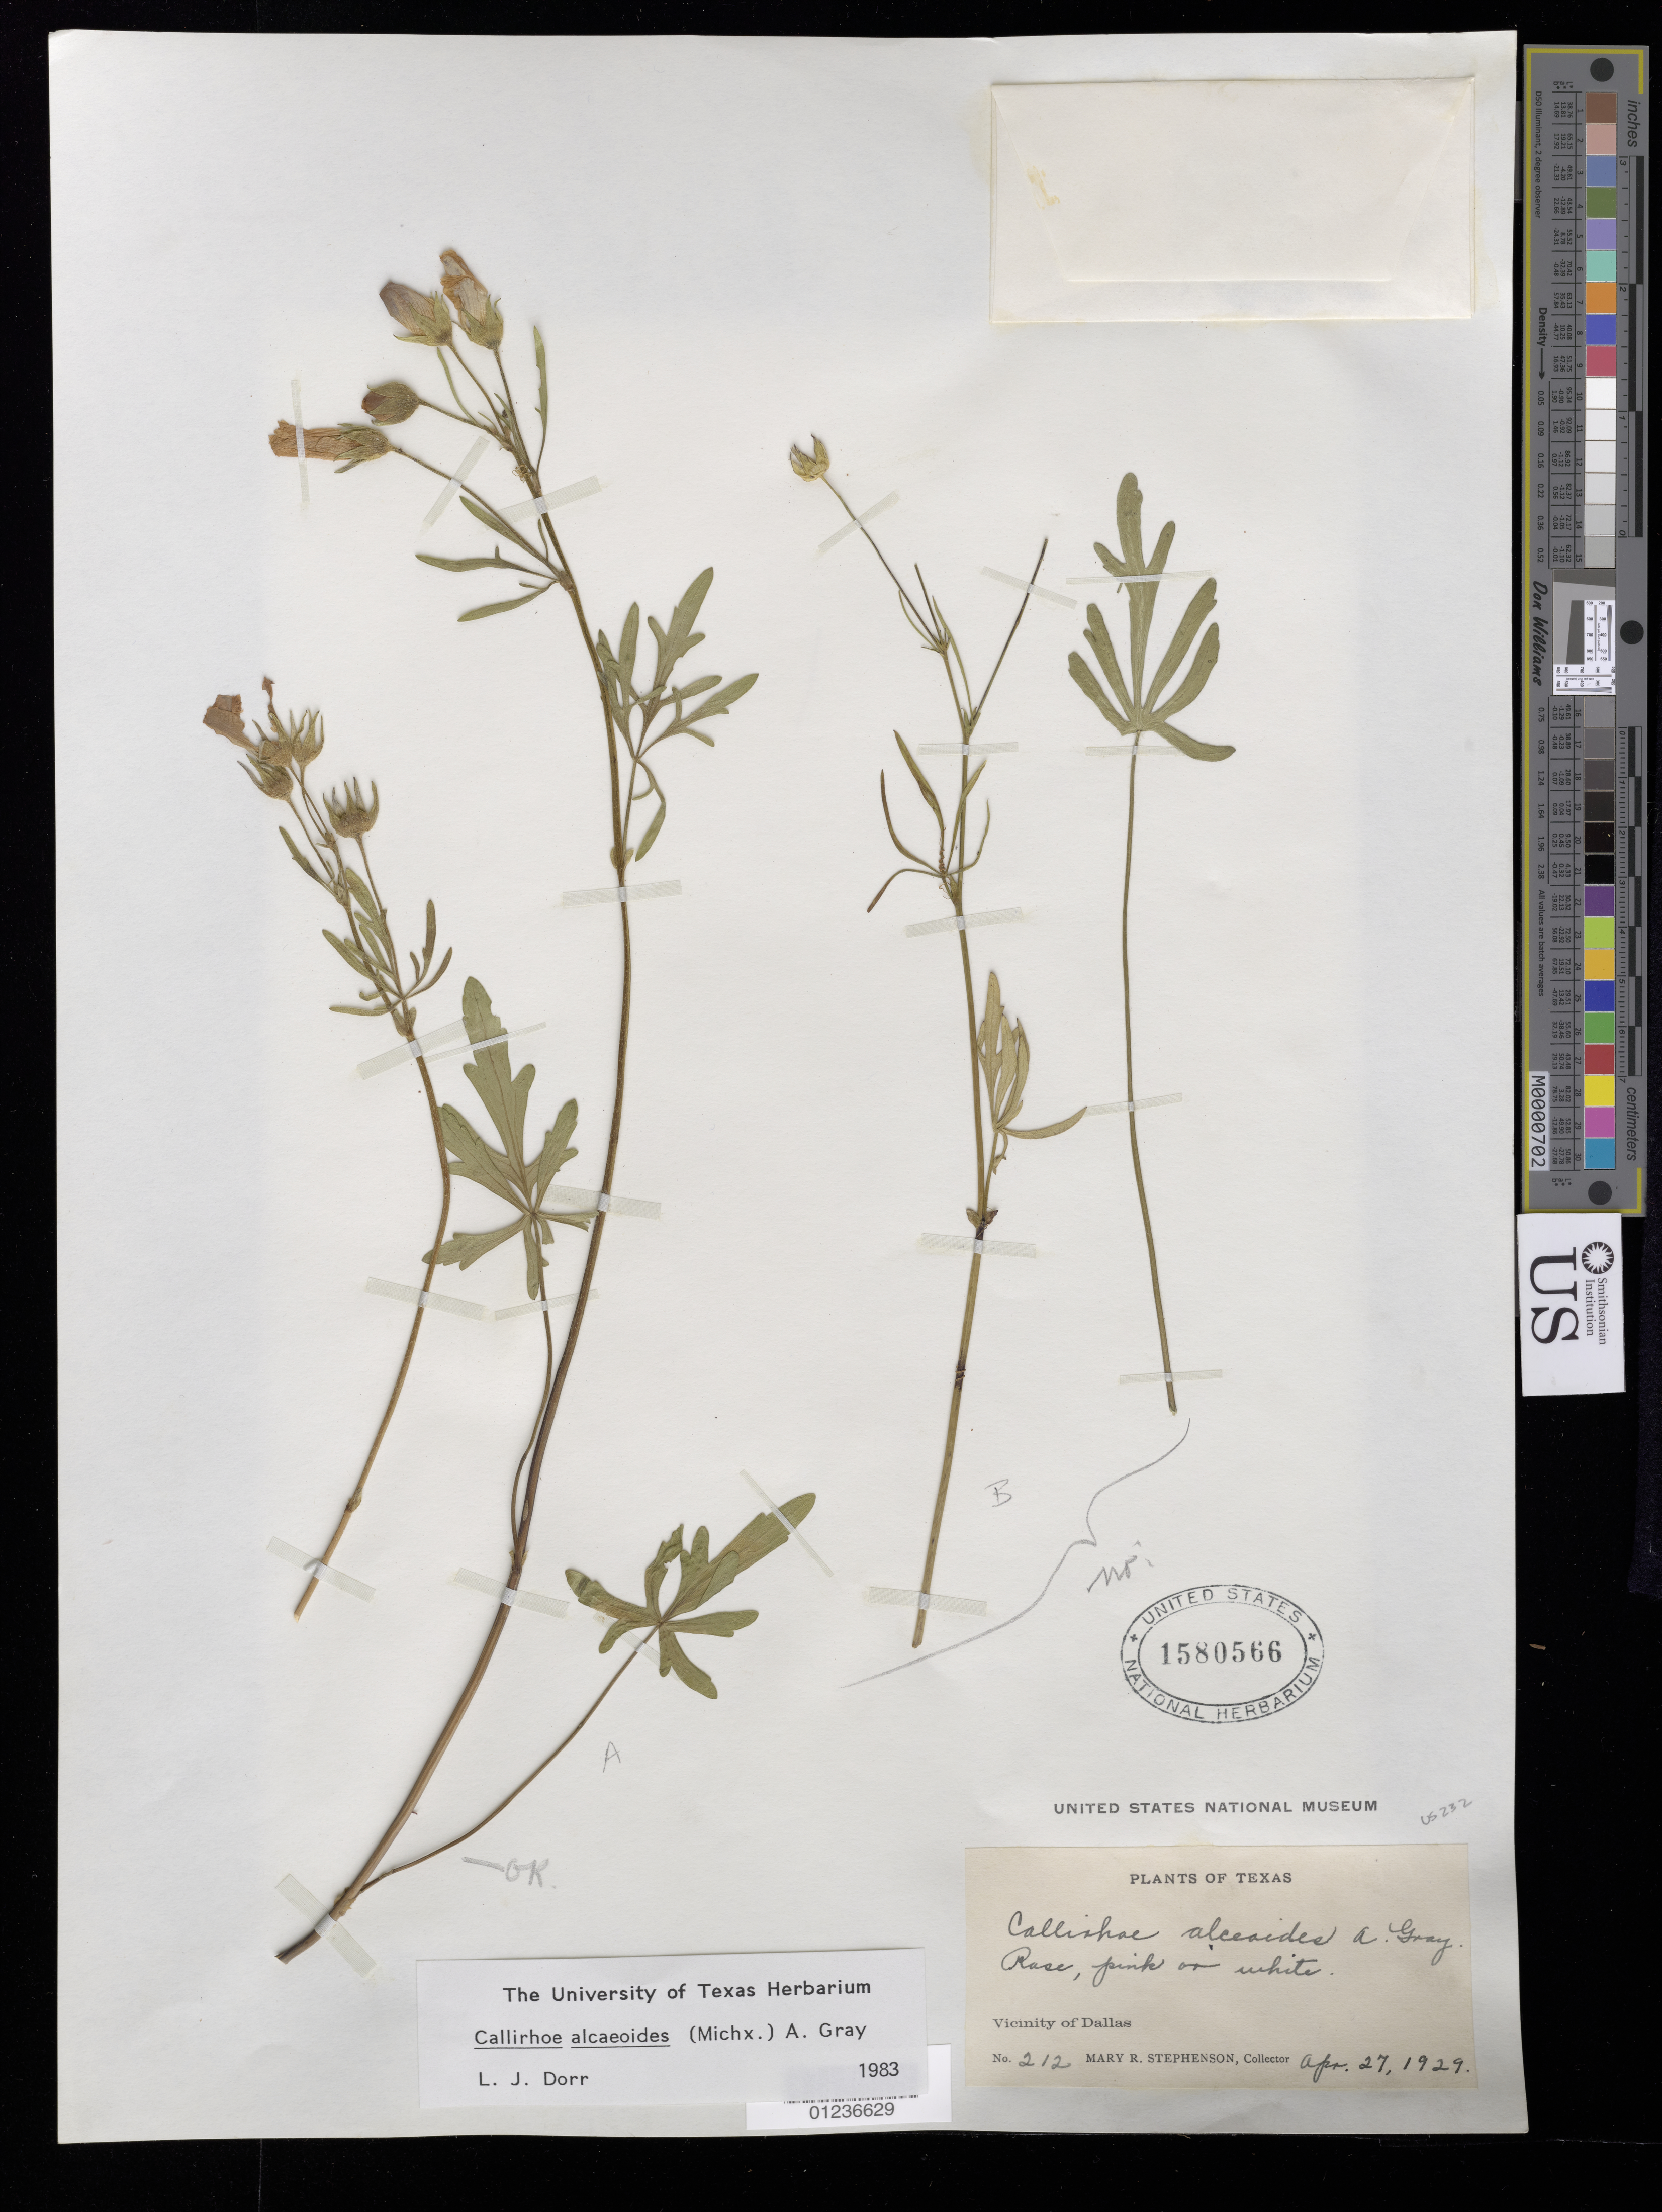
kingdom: Plantae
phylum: Tracheophyta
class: Magnoliopsida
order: Malvales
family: Malvaceae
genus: Callirhoe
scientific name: Callirhoe alcaeoides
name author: (Michx.) A. Gray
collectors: M. R. Stephenson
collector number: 212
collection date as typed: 27 Apr 1929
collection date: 1929-04-27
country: United States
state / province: Texas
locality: Vicinity of Dallas.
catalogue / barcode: US 1580566